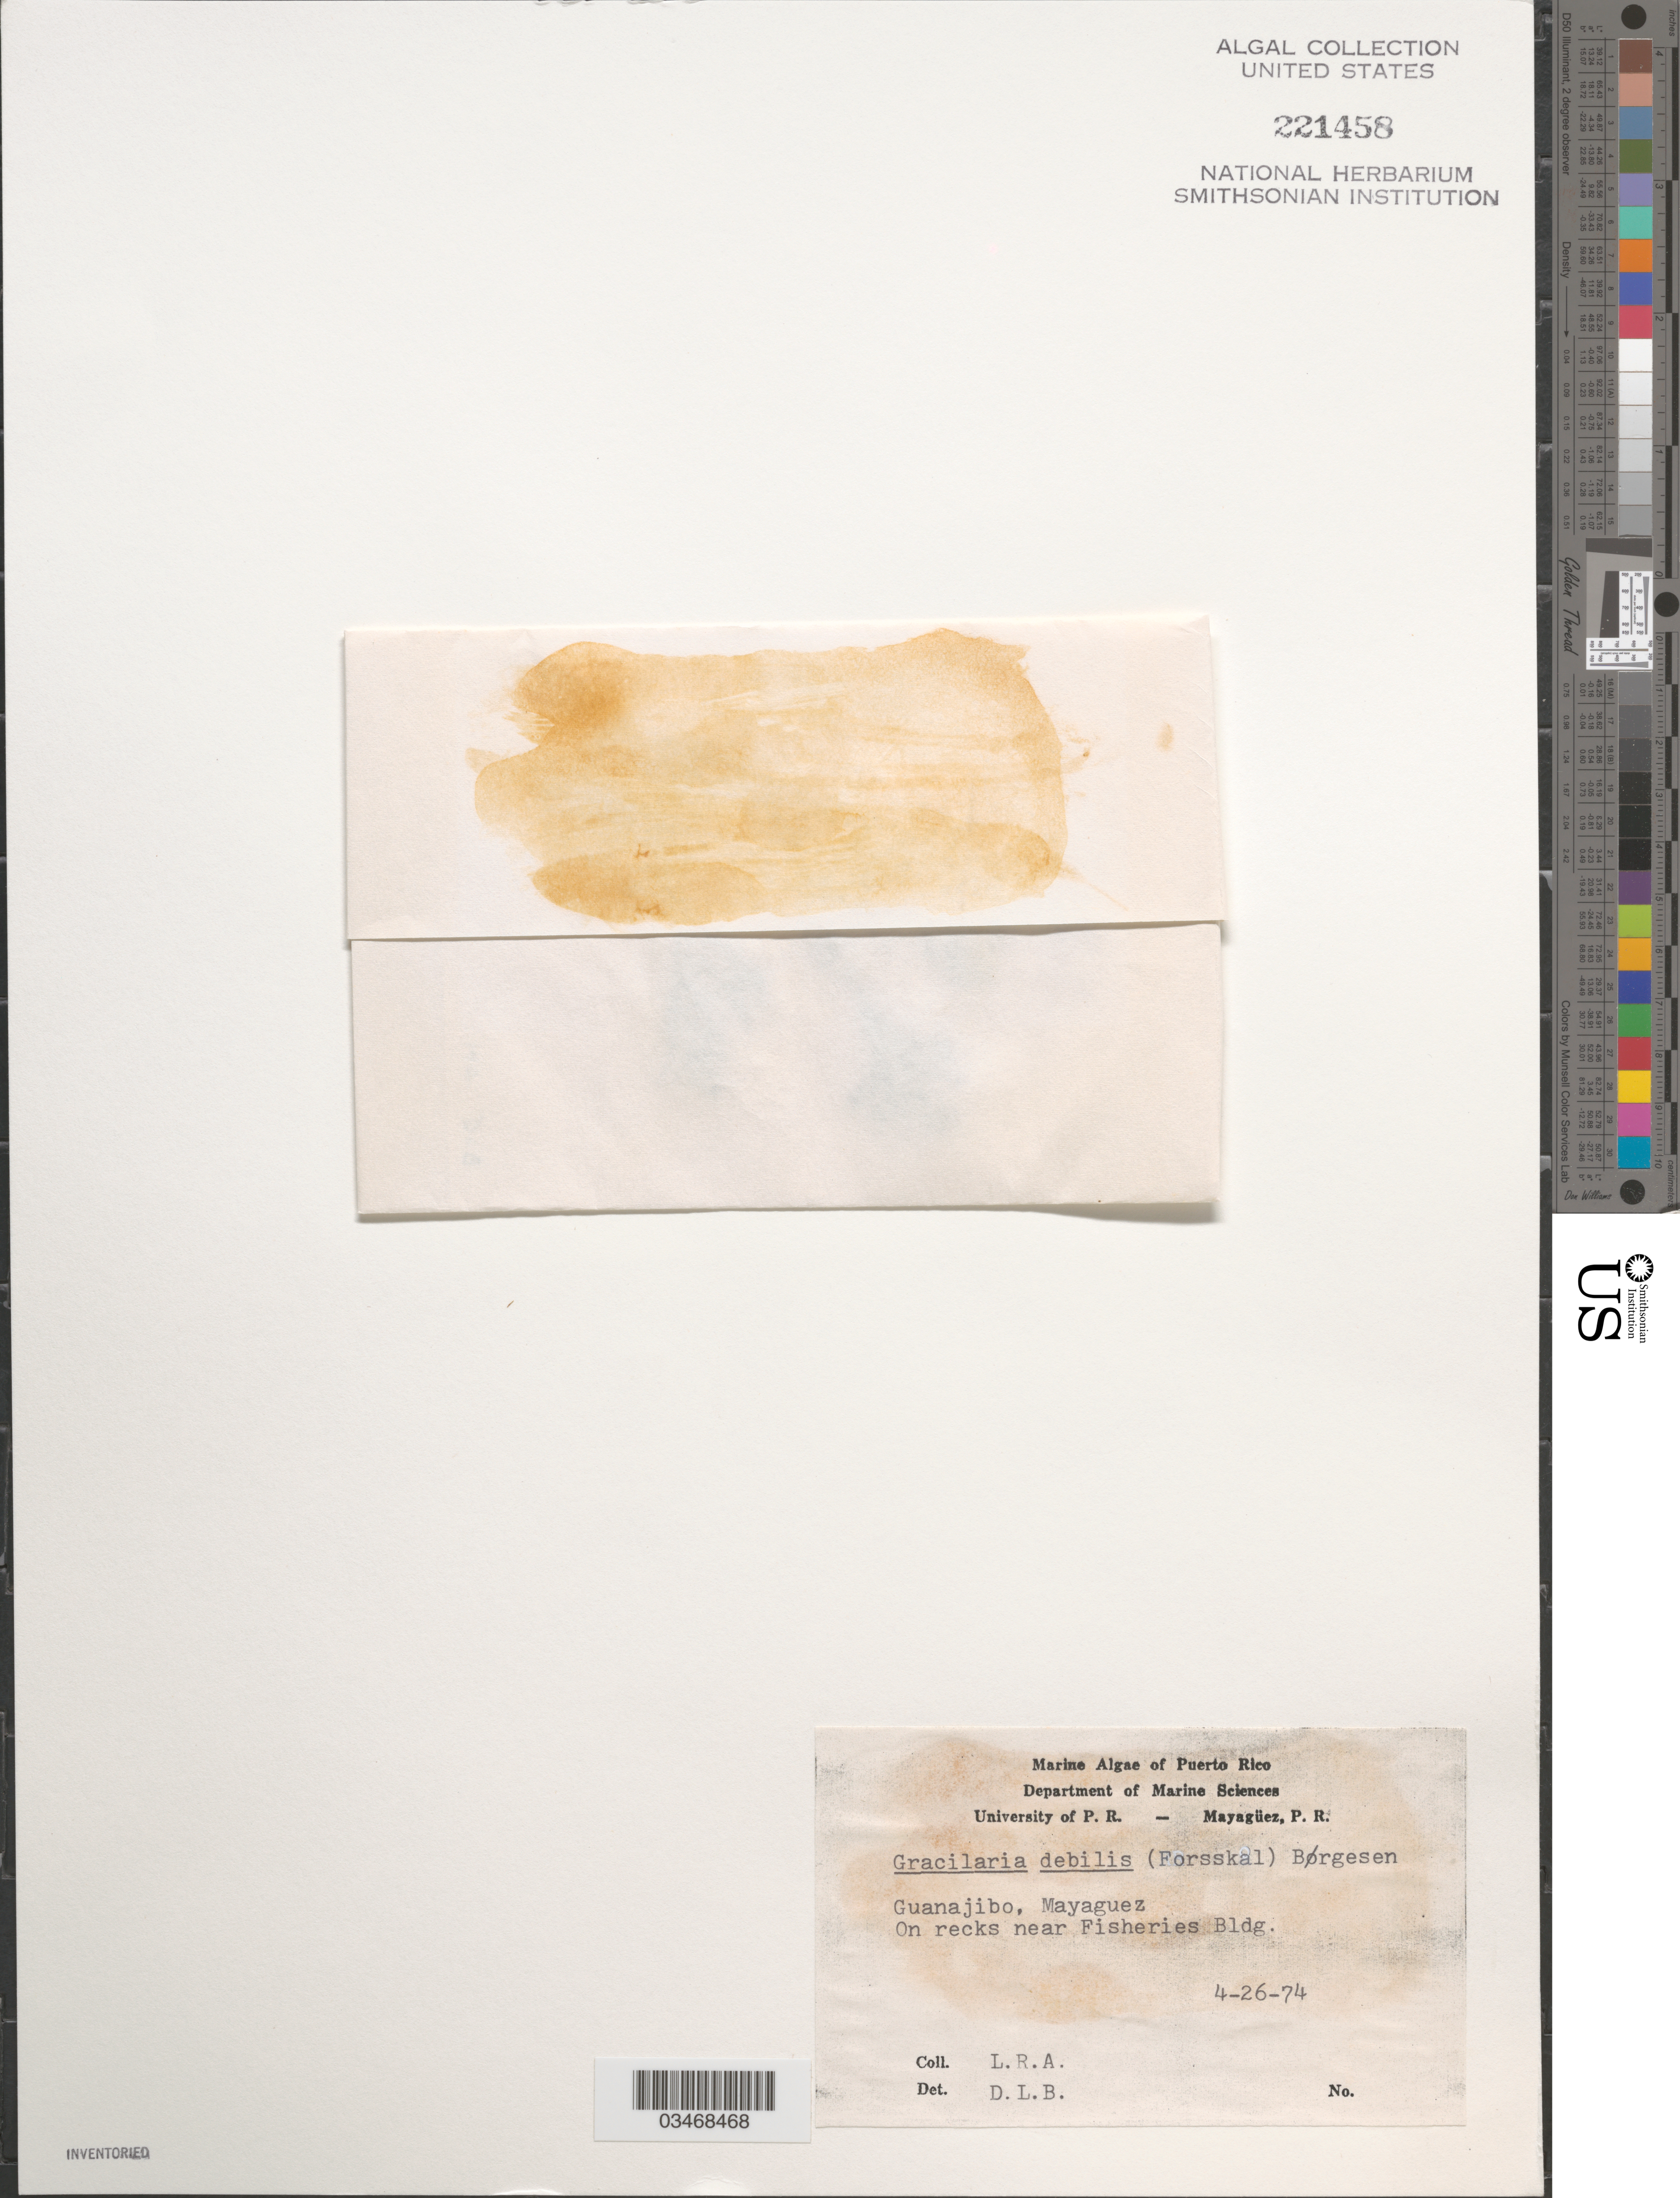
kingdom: Plantae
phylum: Rhodophyta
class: Florideophyceae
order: Gracilariales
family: Gracilariaceae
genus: Gracilaria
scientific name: Gracilaria debilis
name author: (Forssk.) Børgesen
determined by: Ballantine, D. L.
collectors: L. Almodovar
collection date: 1974-04-26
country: Puerto Rico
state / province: Mayagüez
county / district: Guanajibo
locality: On recks near Fisheries Bldg.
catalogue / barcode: US 221458